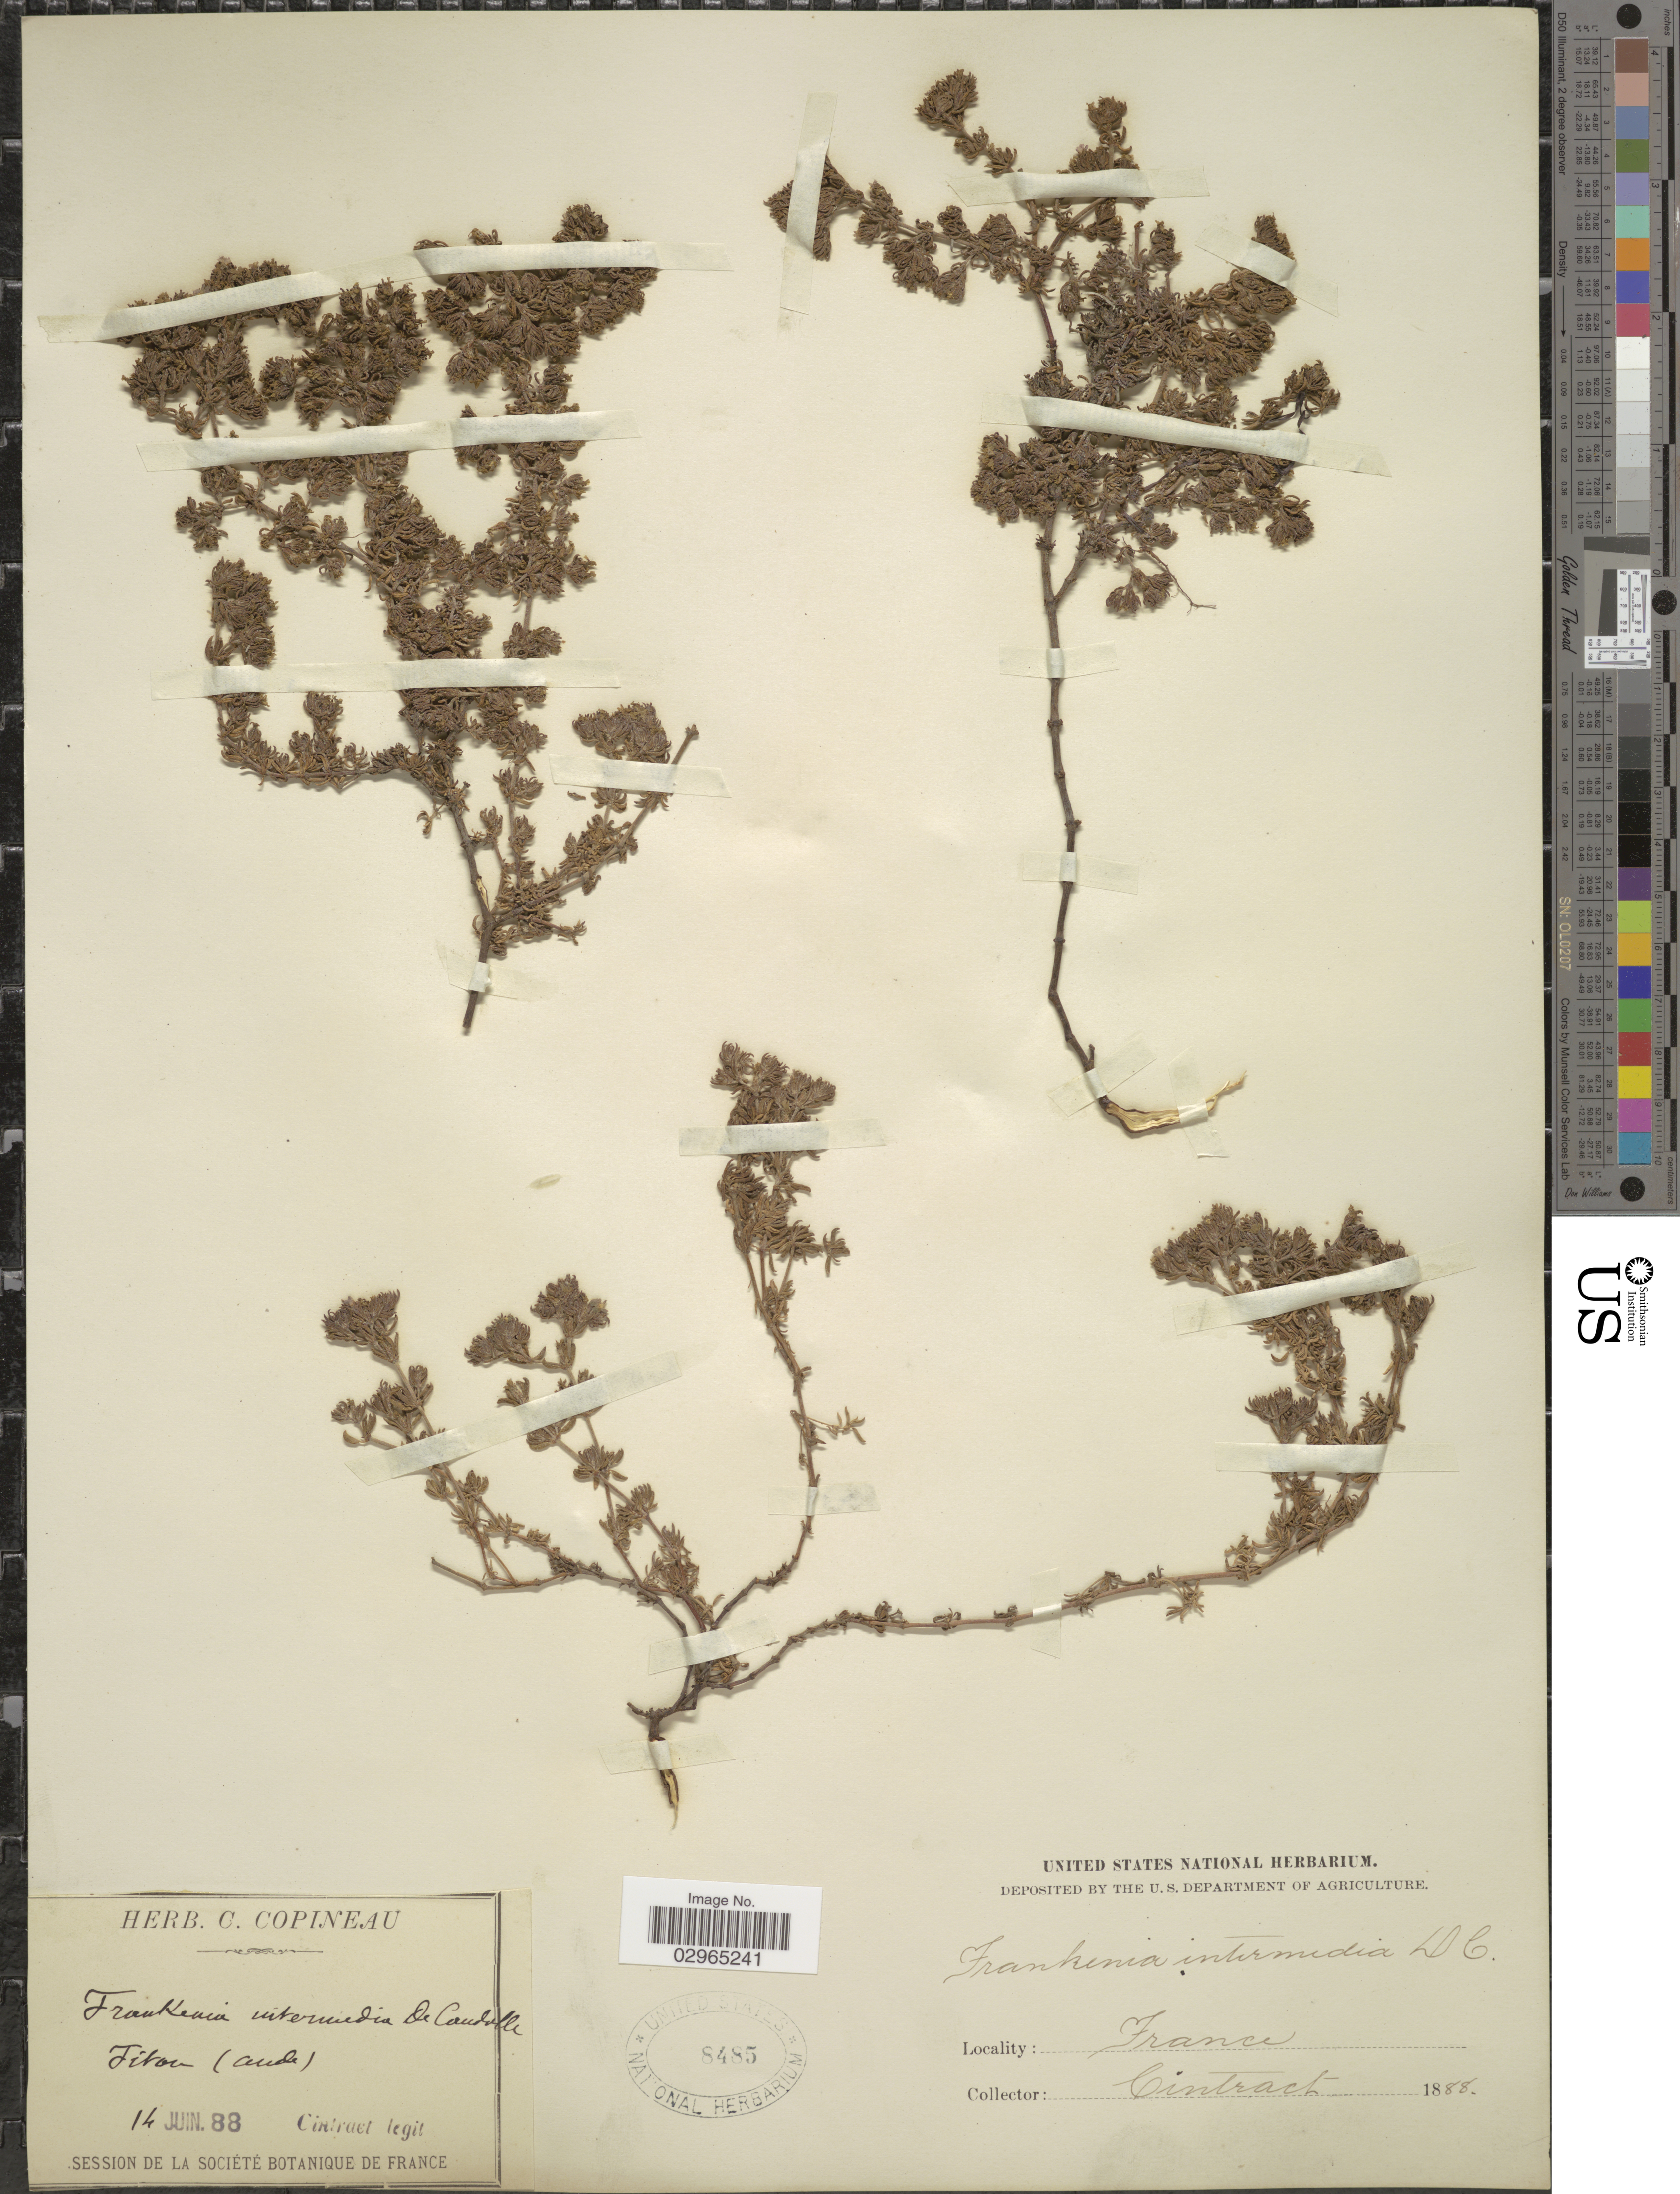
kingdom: Plantae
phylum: Tracheophyta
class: Magnoliopsida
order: Caryophyllales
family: Frankeniaceae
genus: Frankenia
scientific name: Frankenia intermedia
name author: DC.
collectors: Cintract, --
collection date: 1888-06-14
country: France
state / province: Occitanie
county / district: Aude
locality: Titou (Aude).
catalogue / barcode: US 8485